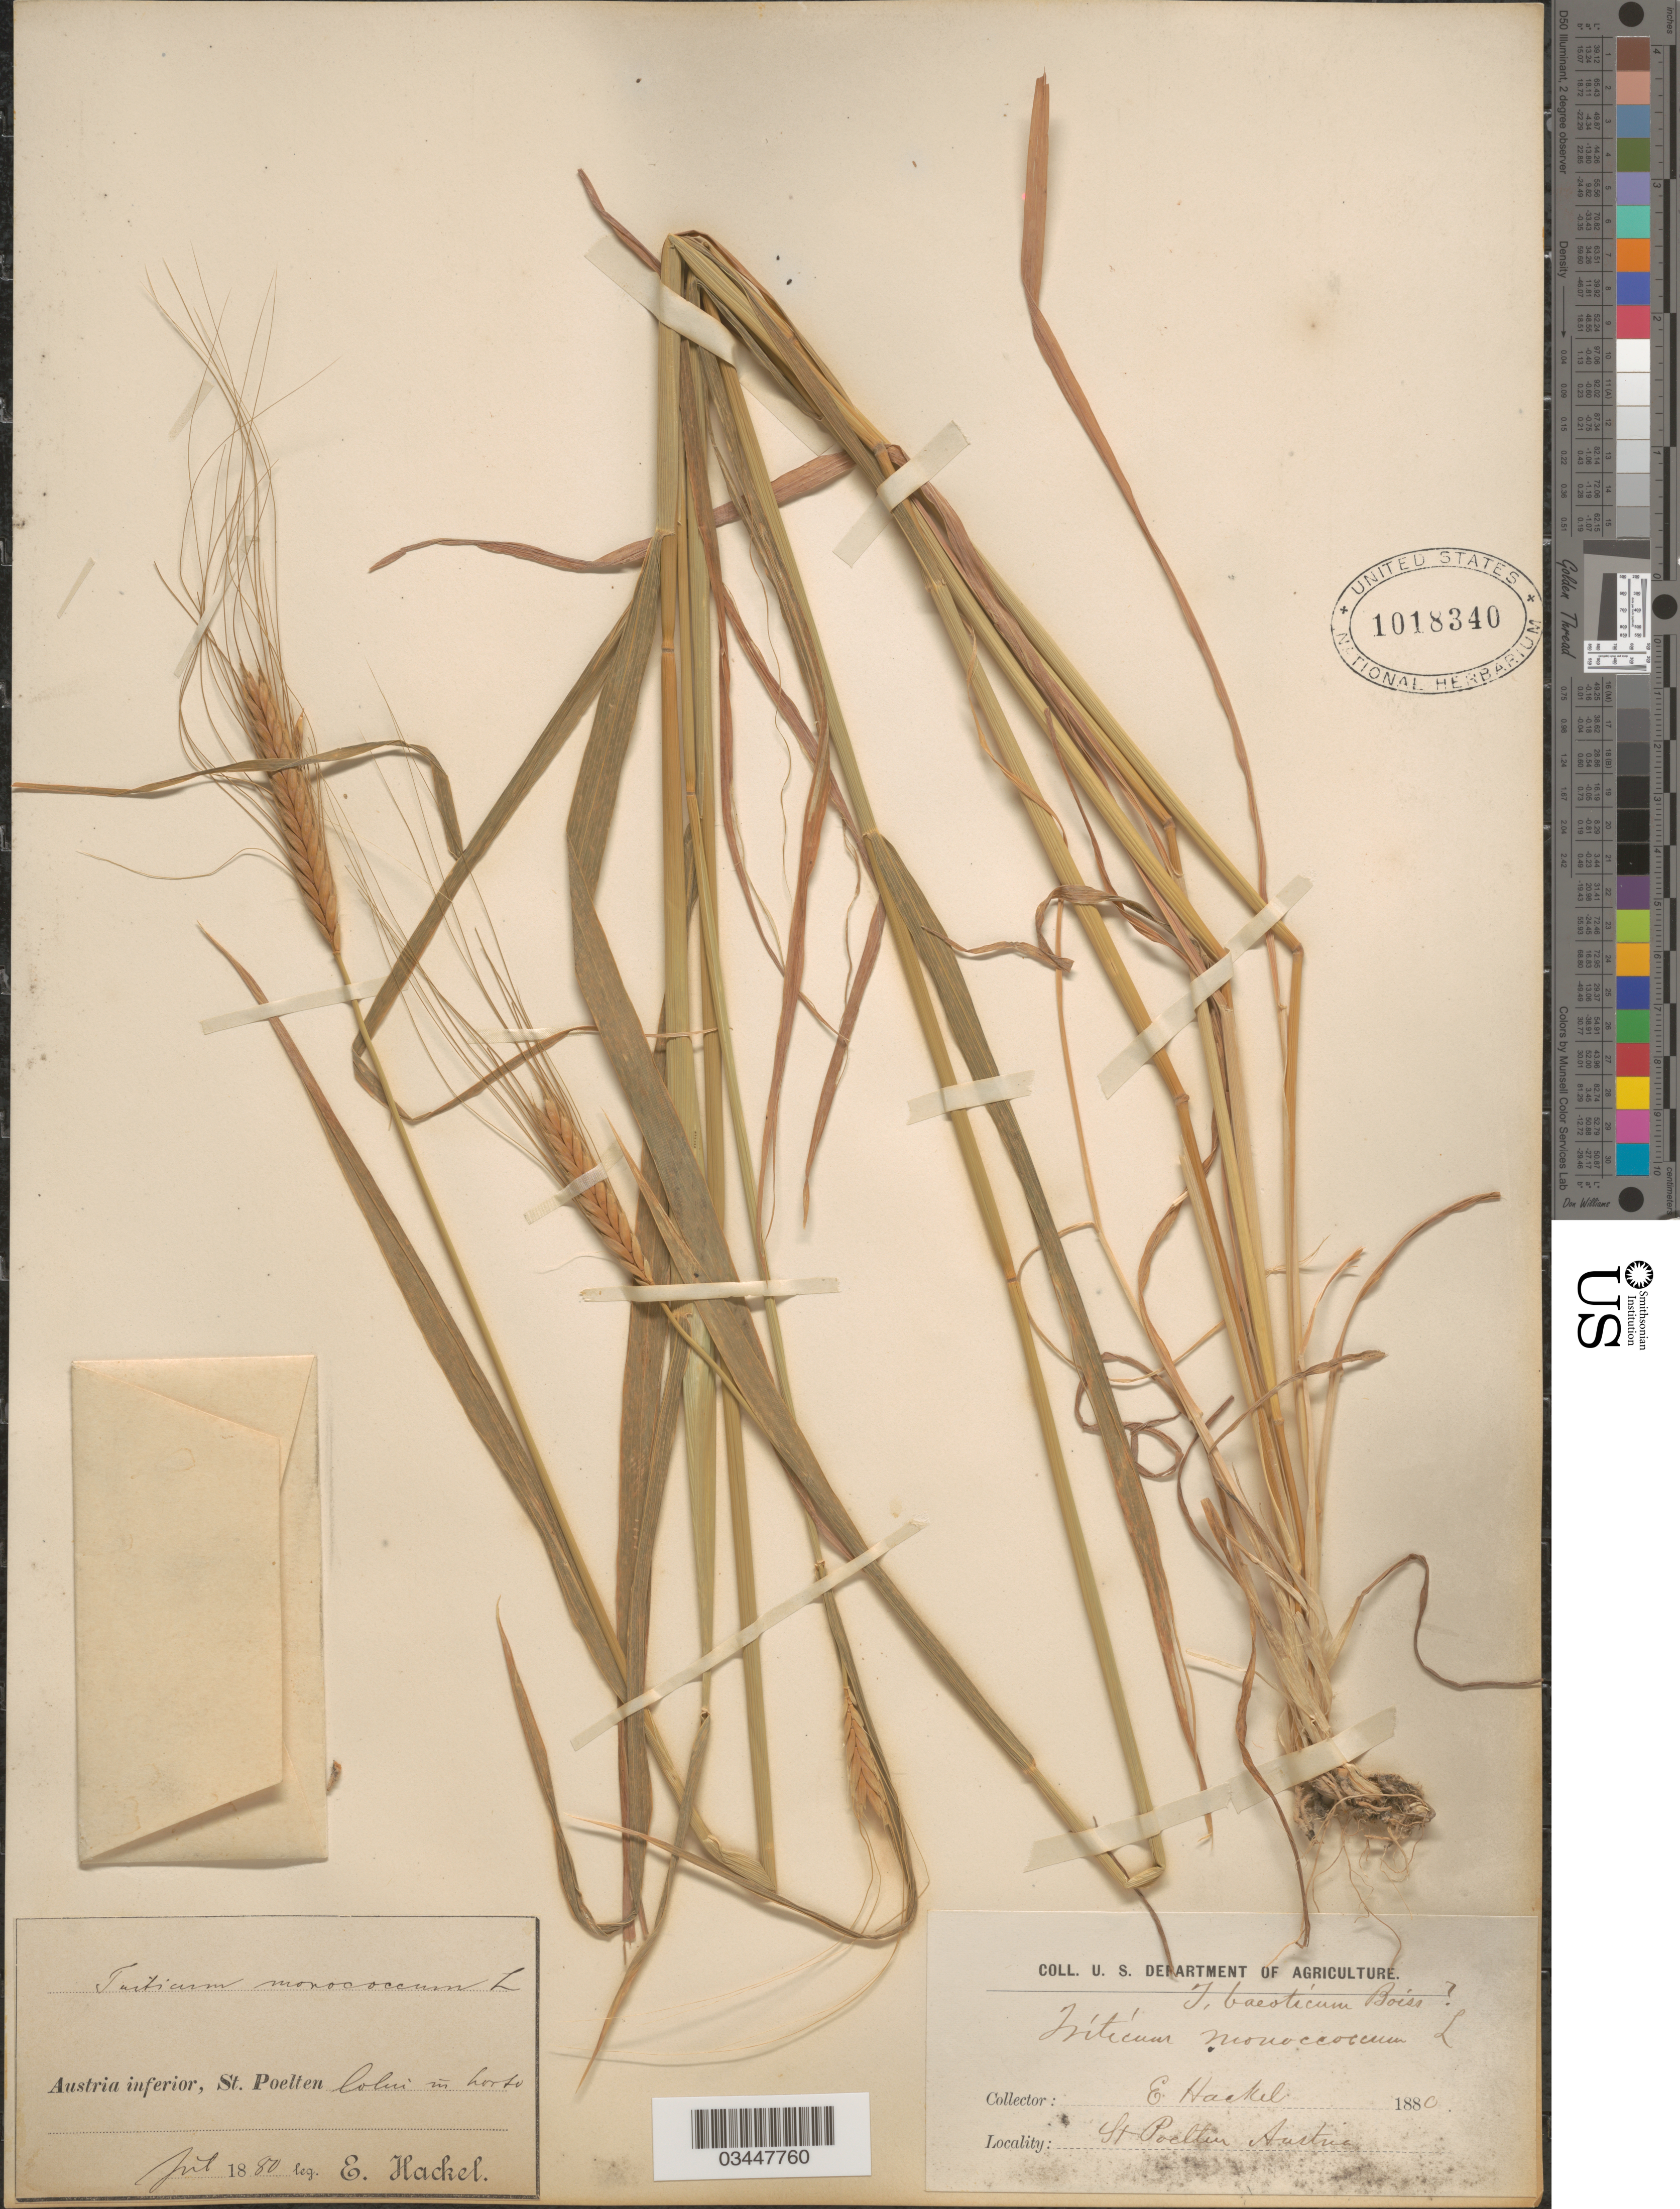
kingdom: Plantae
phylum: Tracheophyta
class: Liliopsida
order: Poales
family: Poaceae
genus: Triticum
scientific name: Triticum monococcum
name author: L.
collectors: E. Hackel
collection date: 1880-07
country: Austria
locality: Austria inferior, St. Poelten Colin in horto.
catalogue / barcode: US 1018340